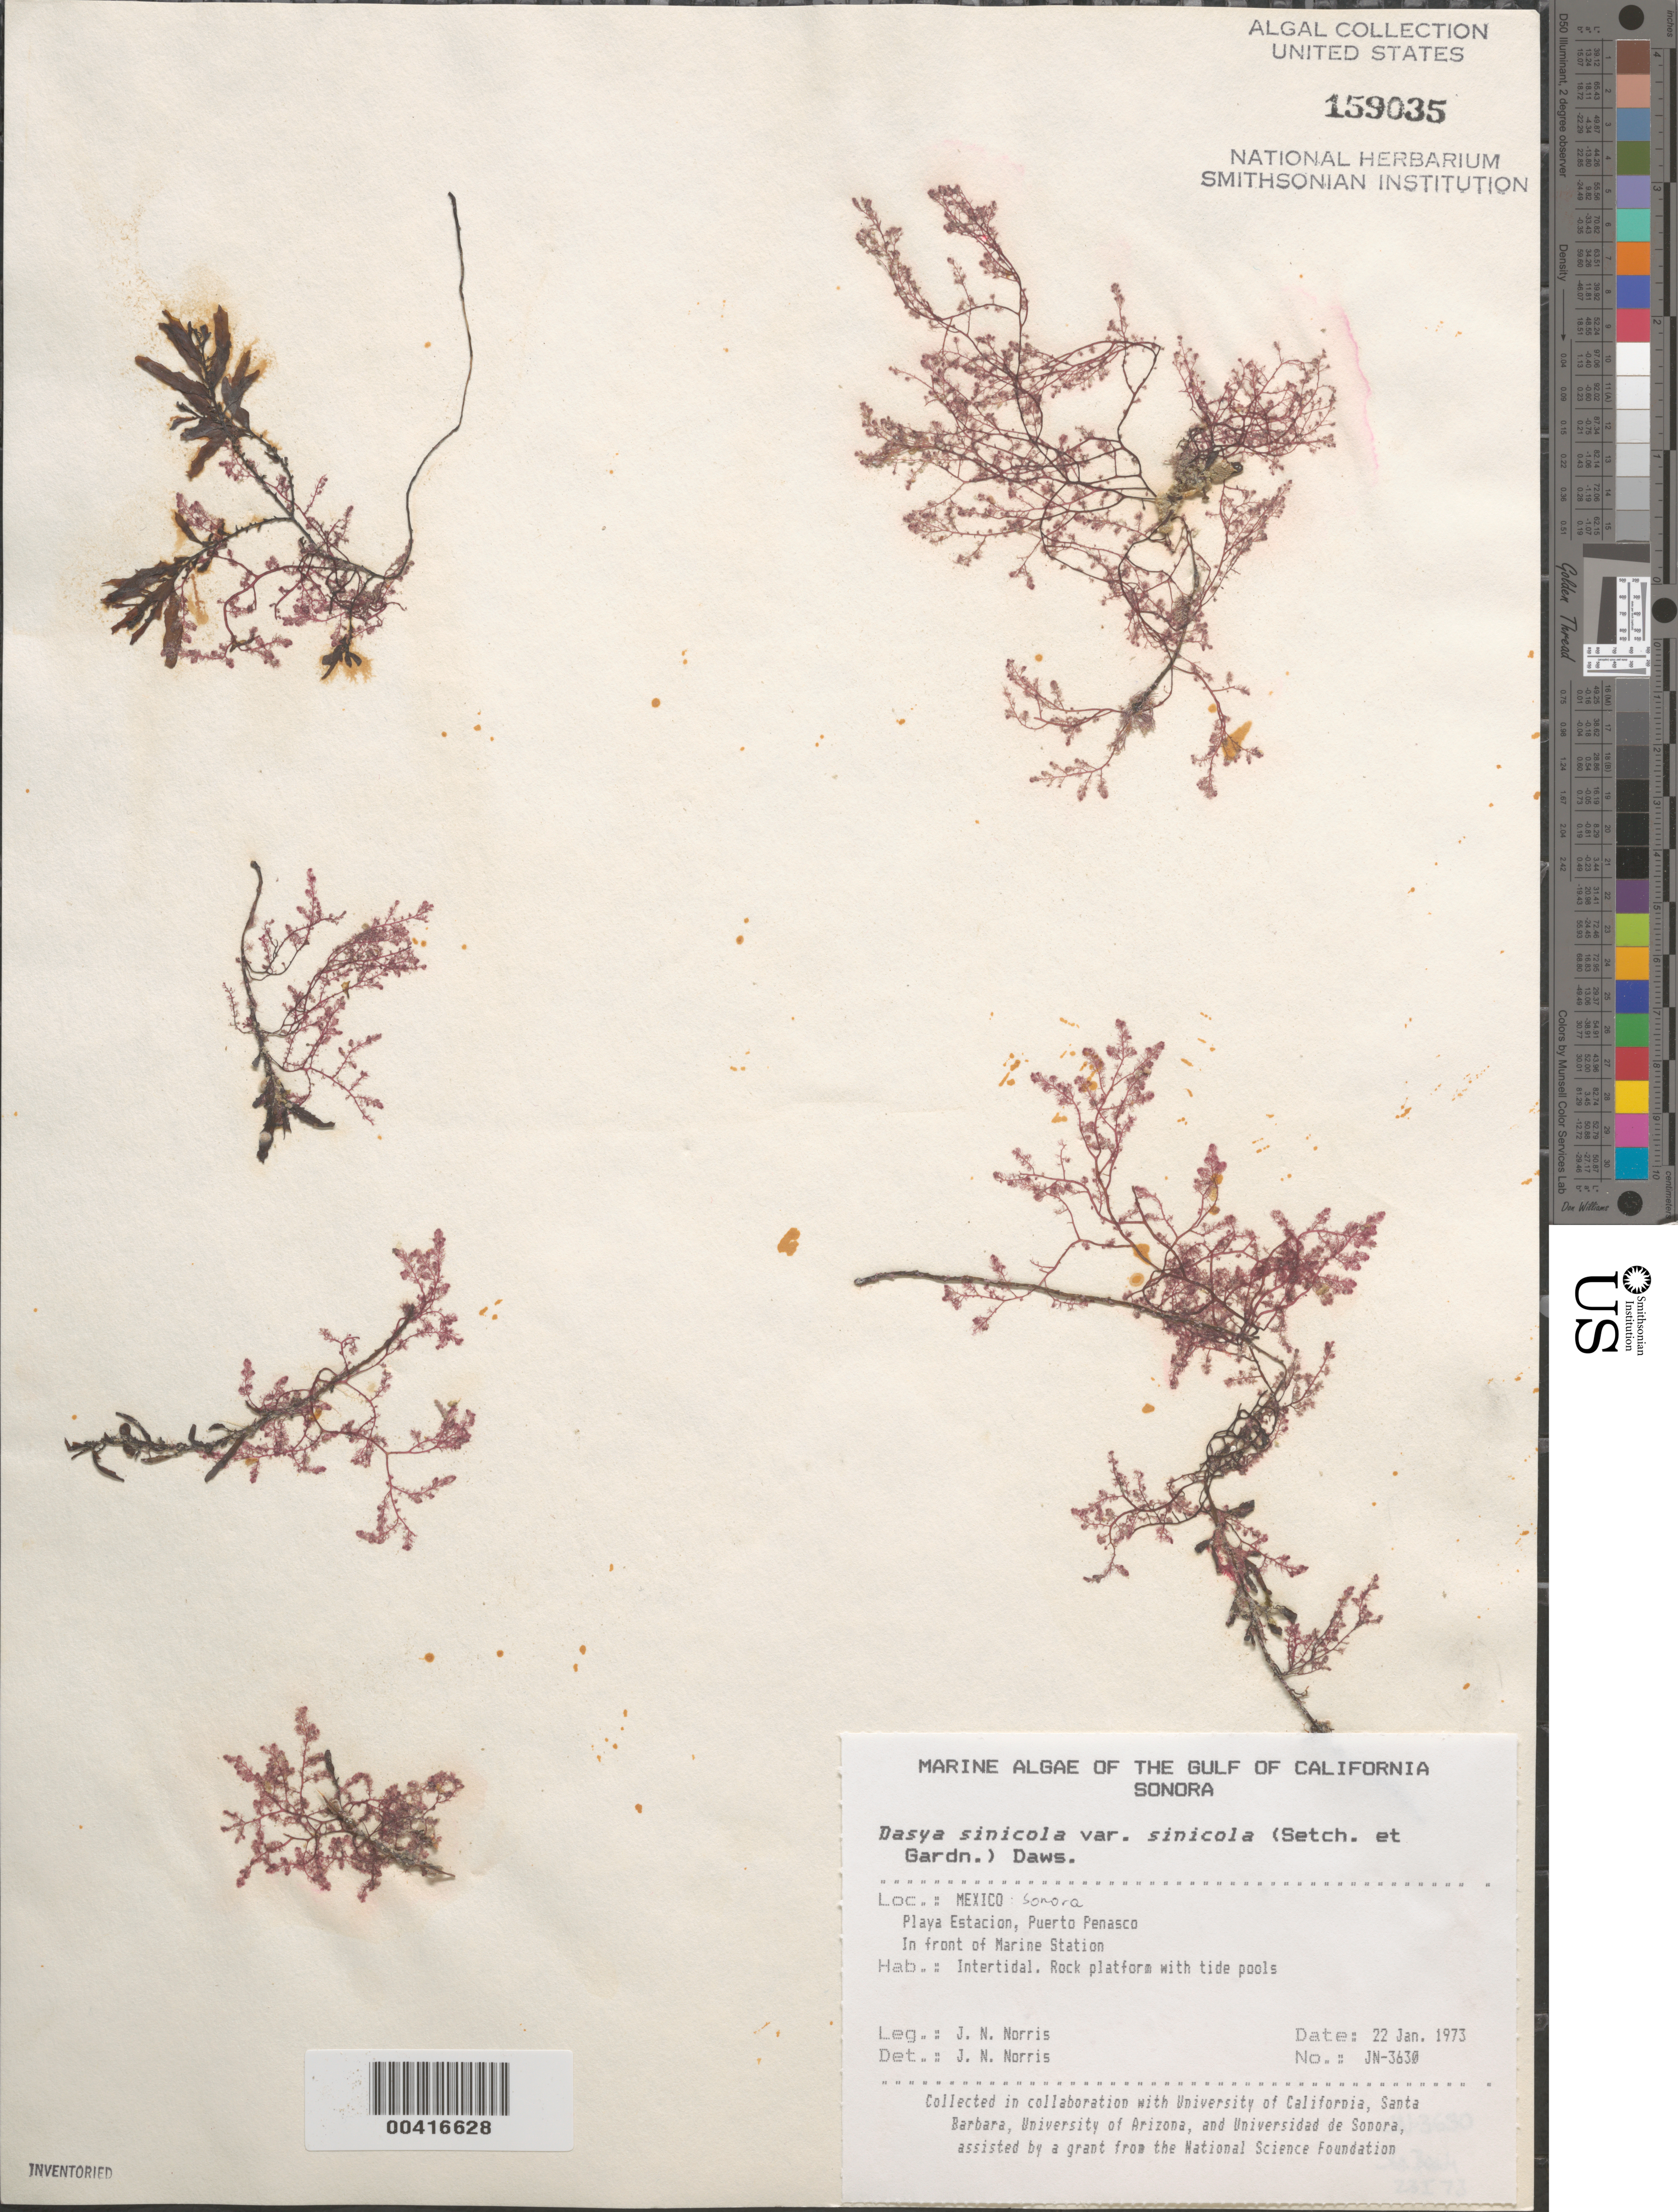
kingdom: Plantae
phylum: Rhodophyta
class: Florideophyceae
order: Ceramiales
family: Dasyaceae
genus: Dasya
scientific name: Dasya sinicola var. sinicola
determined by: Norris, James N.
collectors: J. N. Norris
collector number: JN-3630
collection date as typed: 22 Jan 1973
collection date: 1973-01-22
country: Mexico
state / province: Sonora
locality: Playa Estacion, Puerto Penasco, marine station shore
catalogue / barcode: US 159035